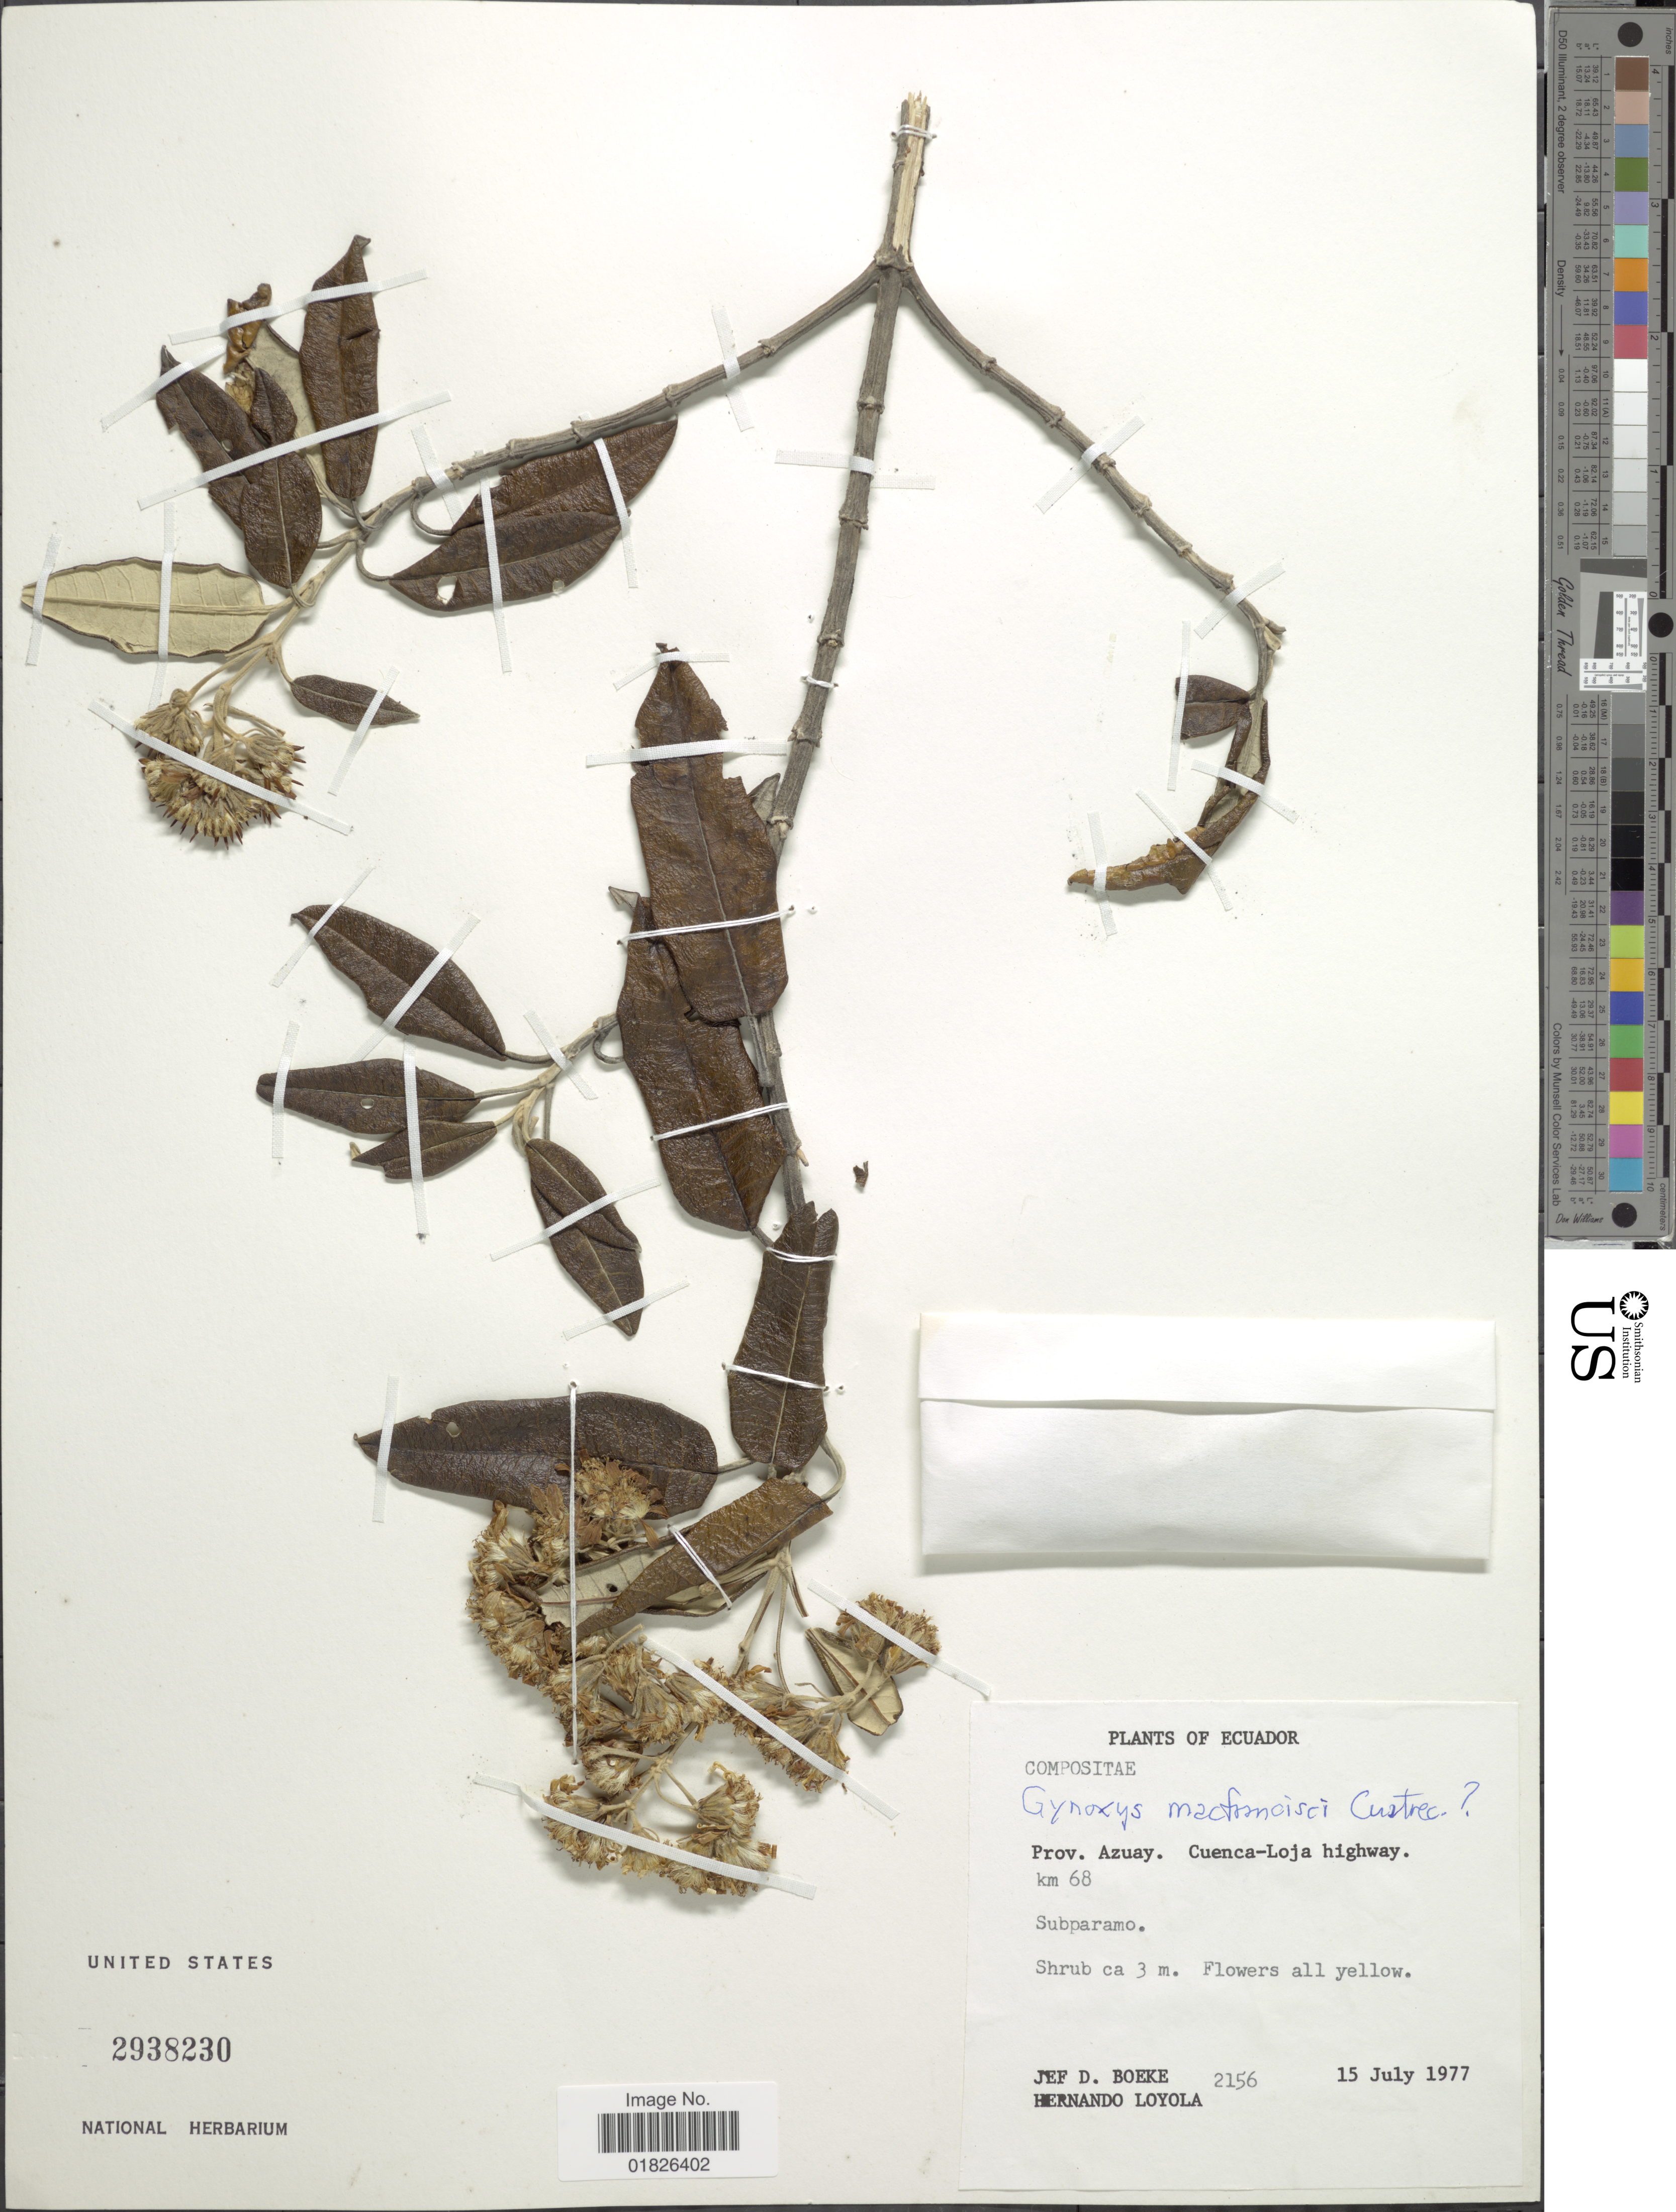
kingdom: Plantae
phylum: Tracheophyta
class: Magnoliopsida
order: Asterales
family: Asteraceae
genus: Gynoxys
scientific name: Gynoxys macfrancisci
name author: Cuatrec.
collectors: J. D. Boeke & H. Loyola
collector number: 2156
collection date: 1977-07-15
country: Ecuador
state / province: Azuay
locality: Cuenca-Loja Highway, km 68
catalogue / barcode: US 2938230